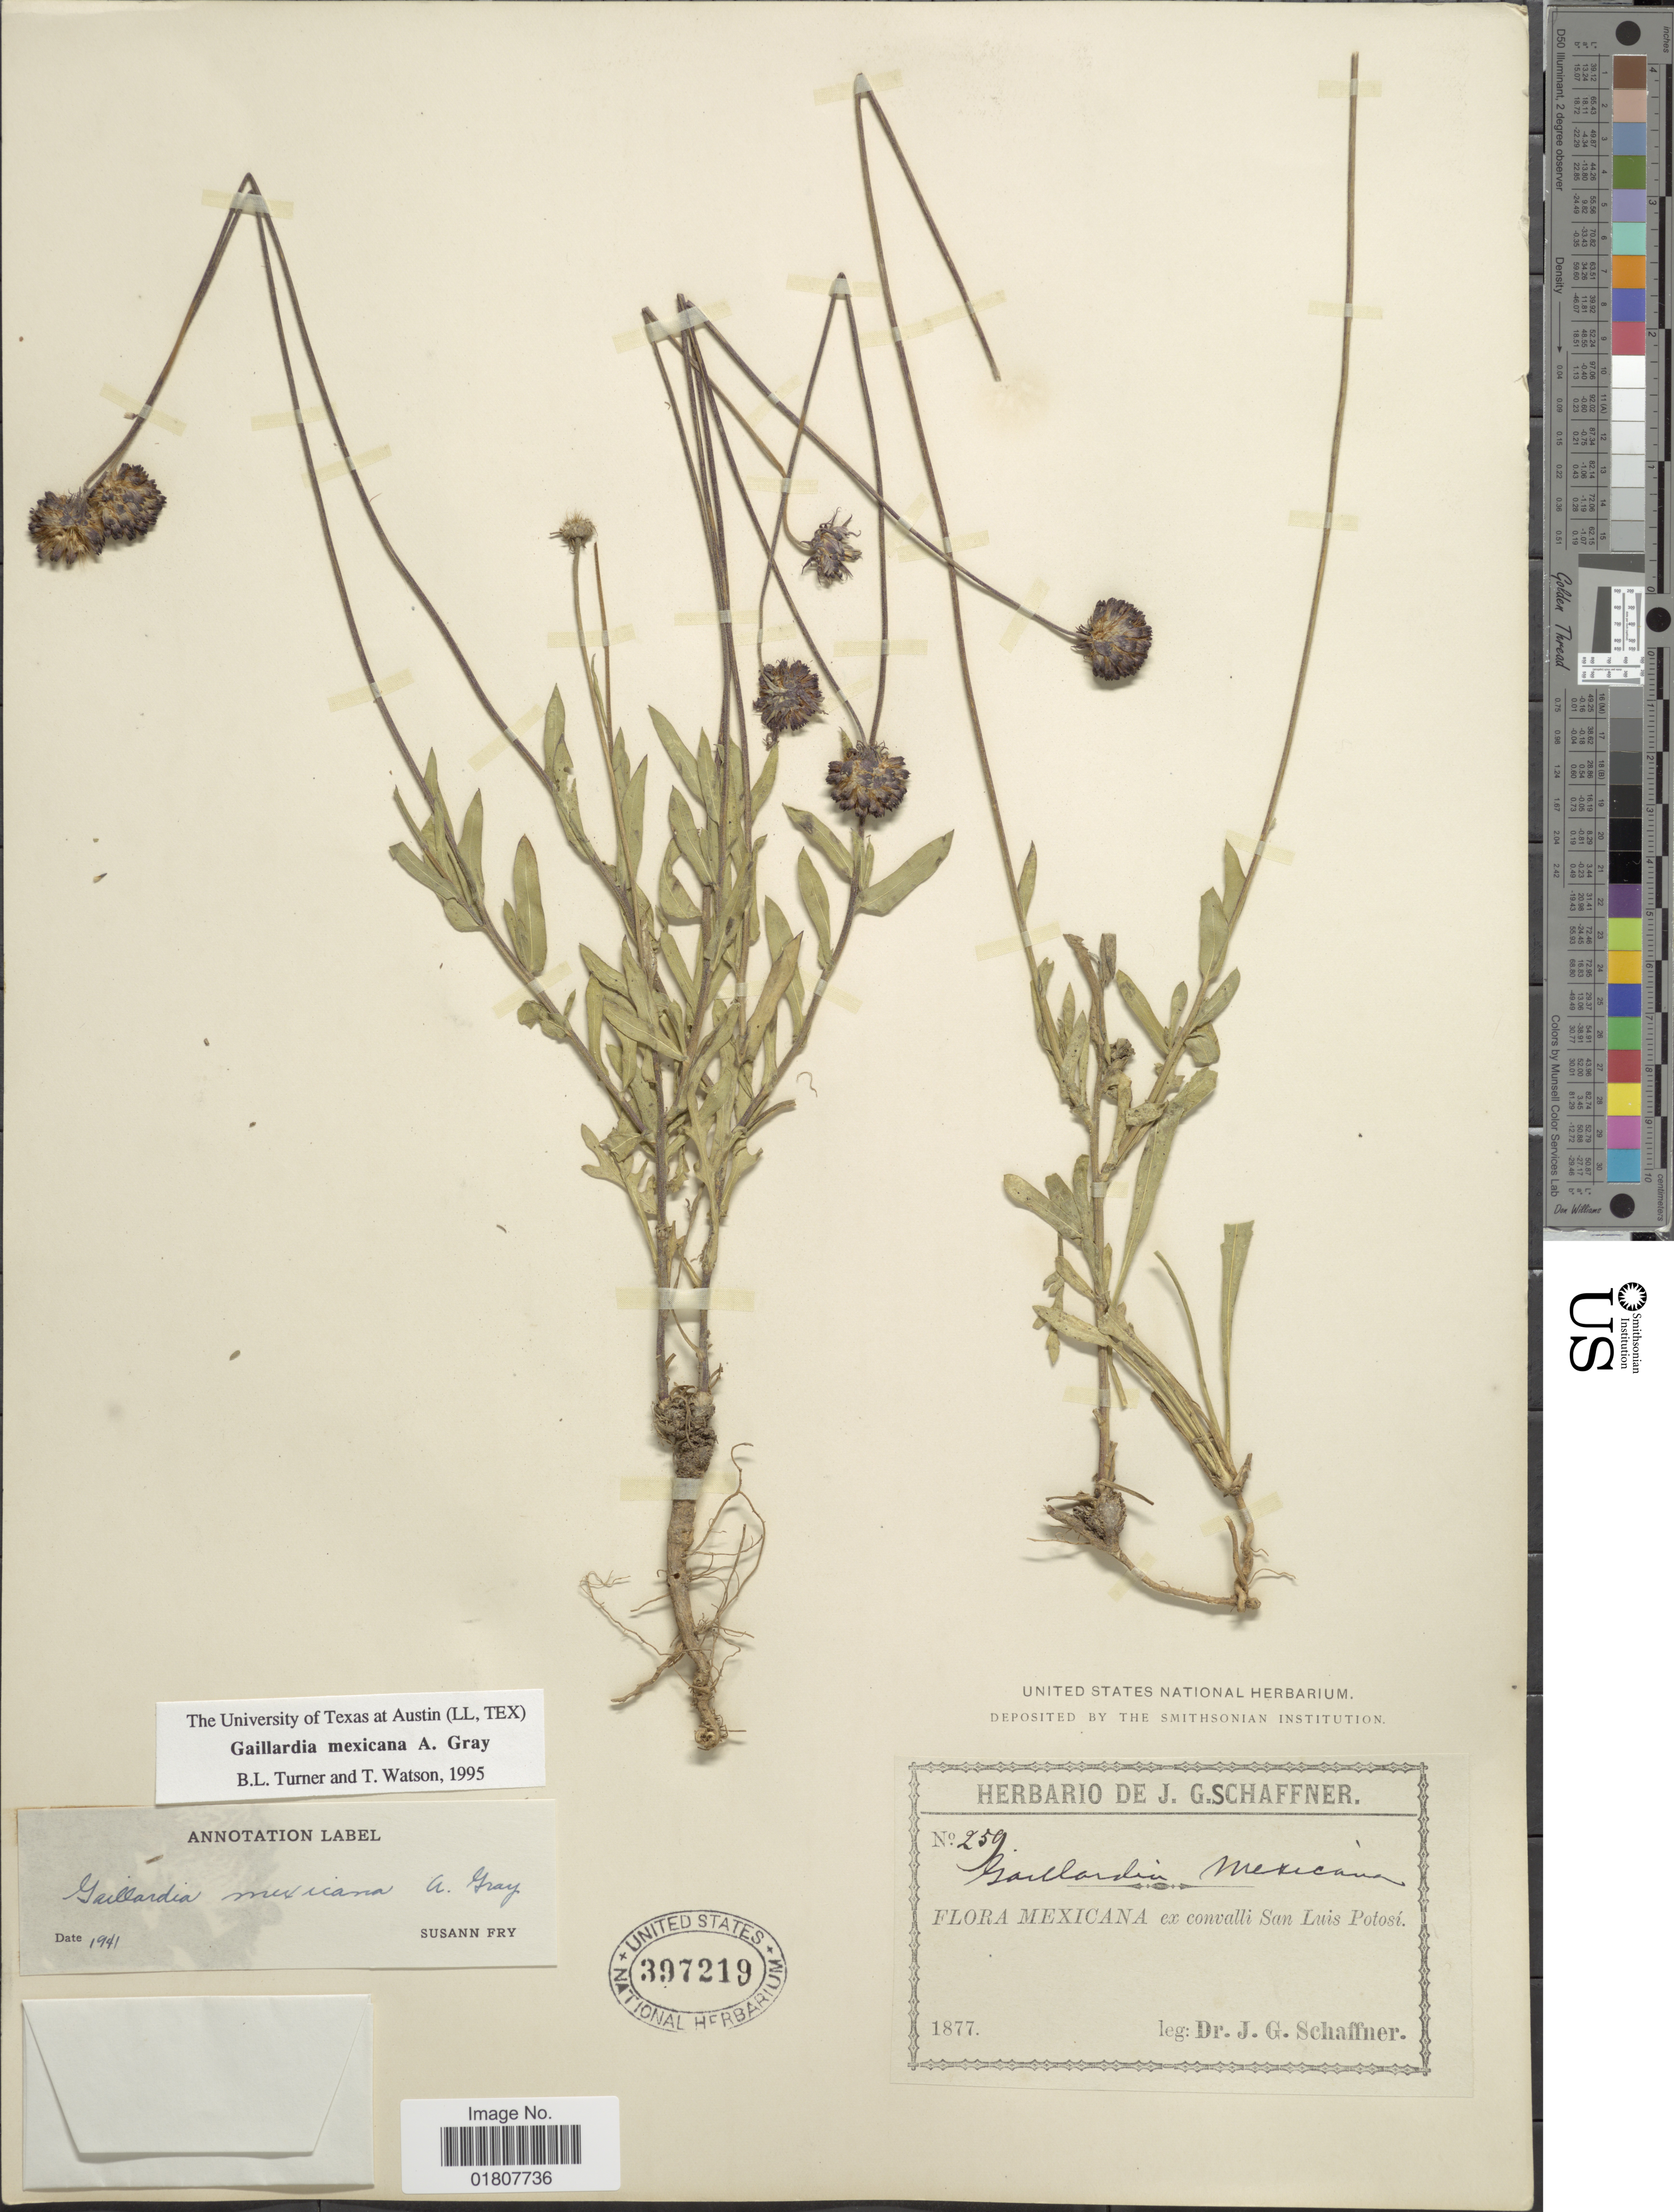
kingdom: Plantae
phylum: Tracheophyta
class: Magnoliopsida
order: Asterales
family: Asteraceae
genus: Gaillardia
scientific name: Gaillardia mexicana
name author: A. Gray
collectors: J. G. Schaffner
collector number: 259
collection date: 1877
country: Mexico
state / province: San Luis Potosí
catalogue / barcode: US 397219